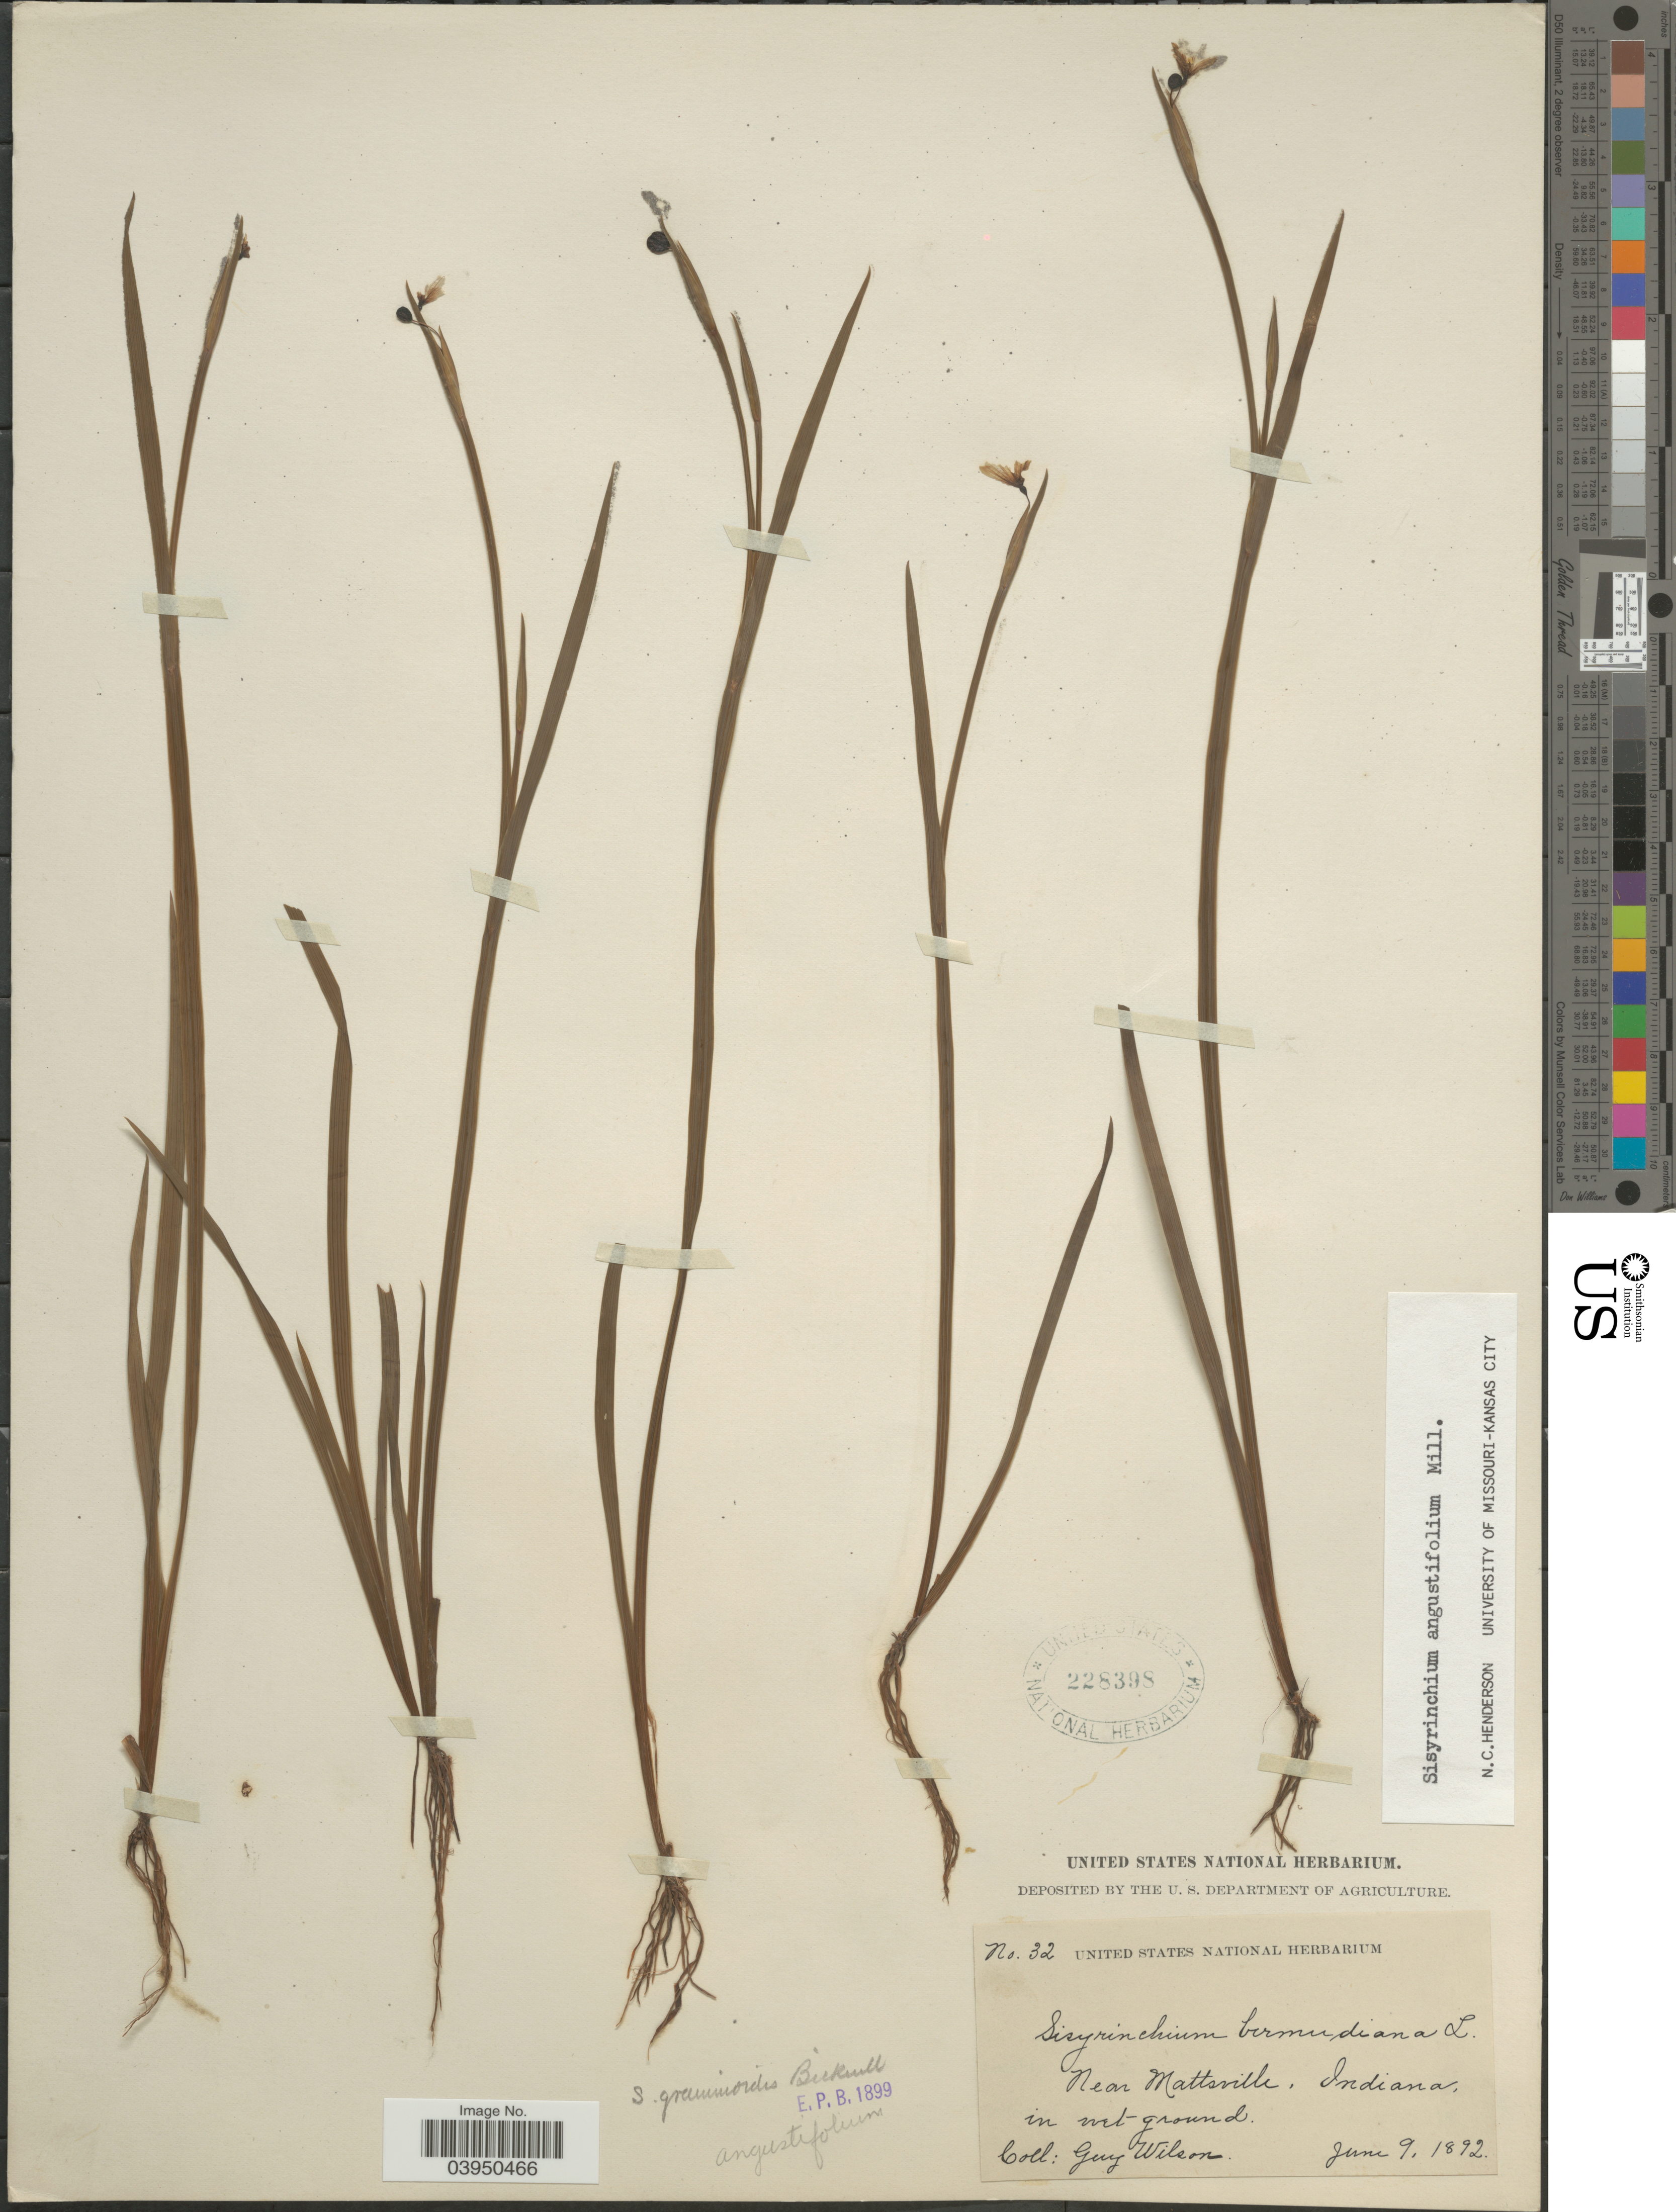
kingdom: Plantae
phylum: Tracheophyta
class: Liliopsida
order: Asparagales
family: Iridaceae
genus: Sisyrinchium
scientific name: Sisyrinchium angustifolium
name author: Mill.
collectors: G. Wilson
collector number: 32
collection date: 1892-06-09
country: United States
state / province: Indiana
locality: Near Mattsville.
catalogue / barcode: US 228398